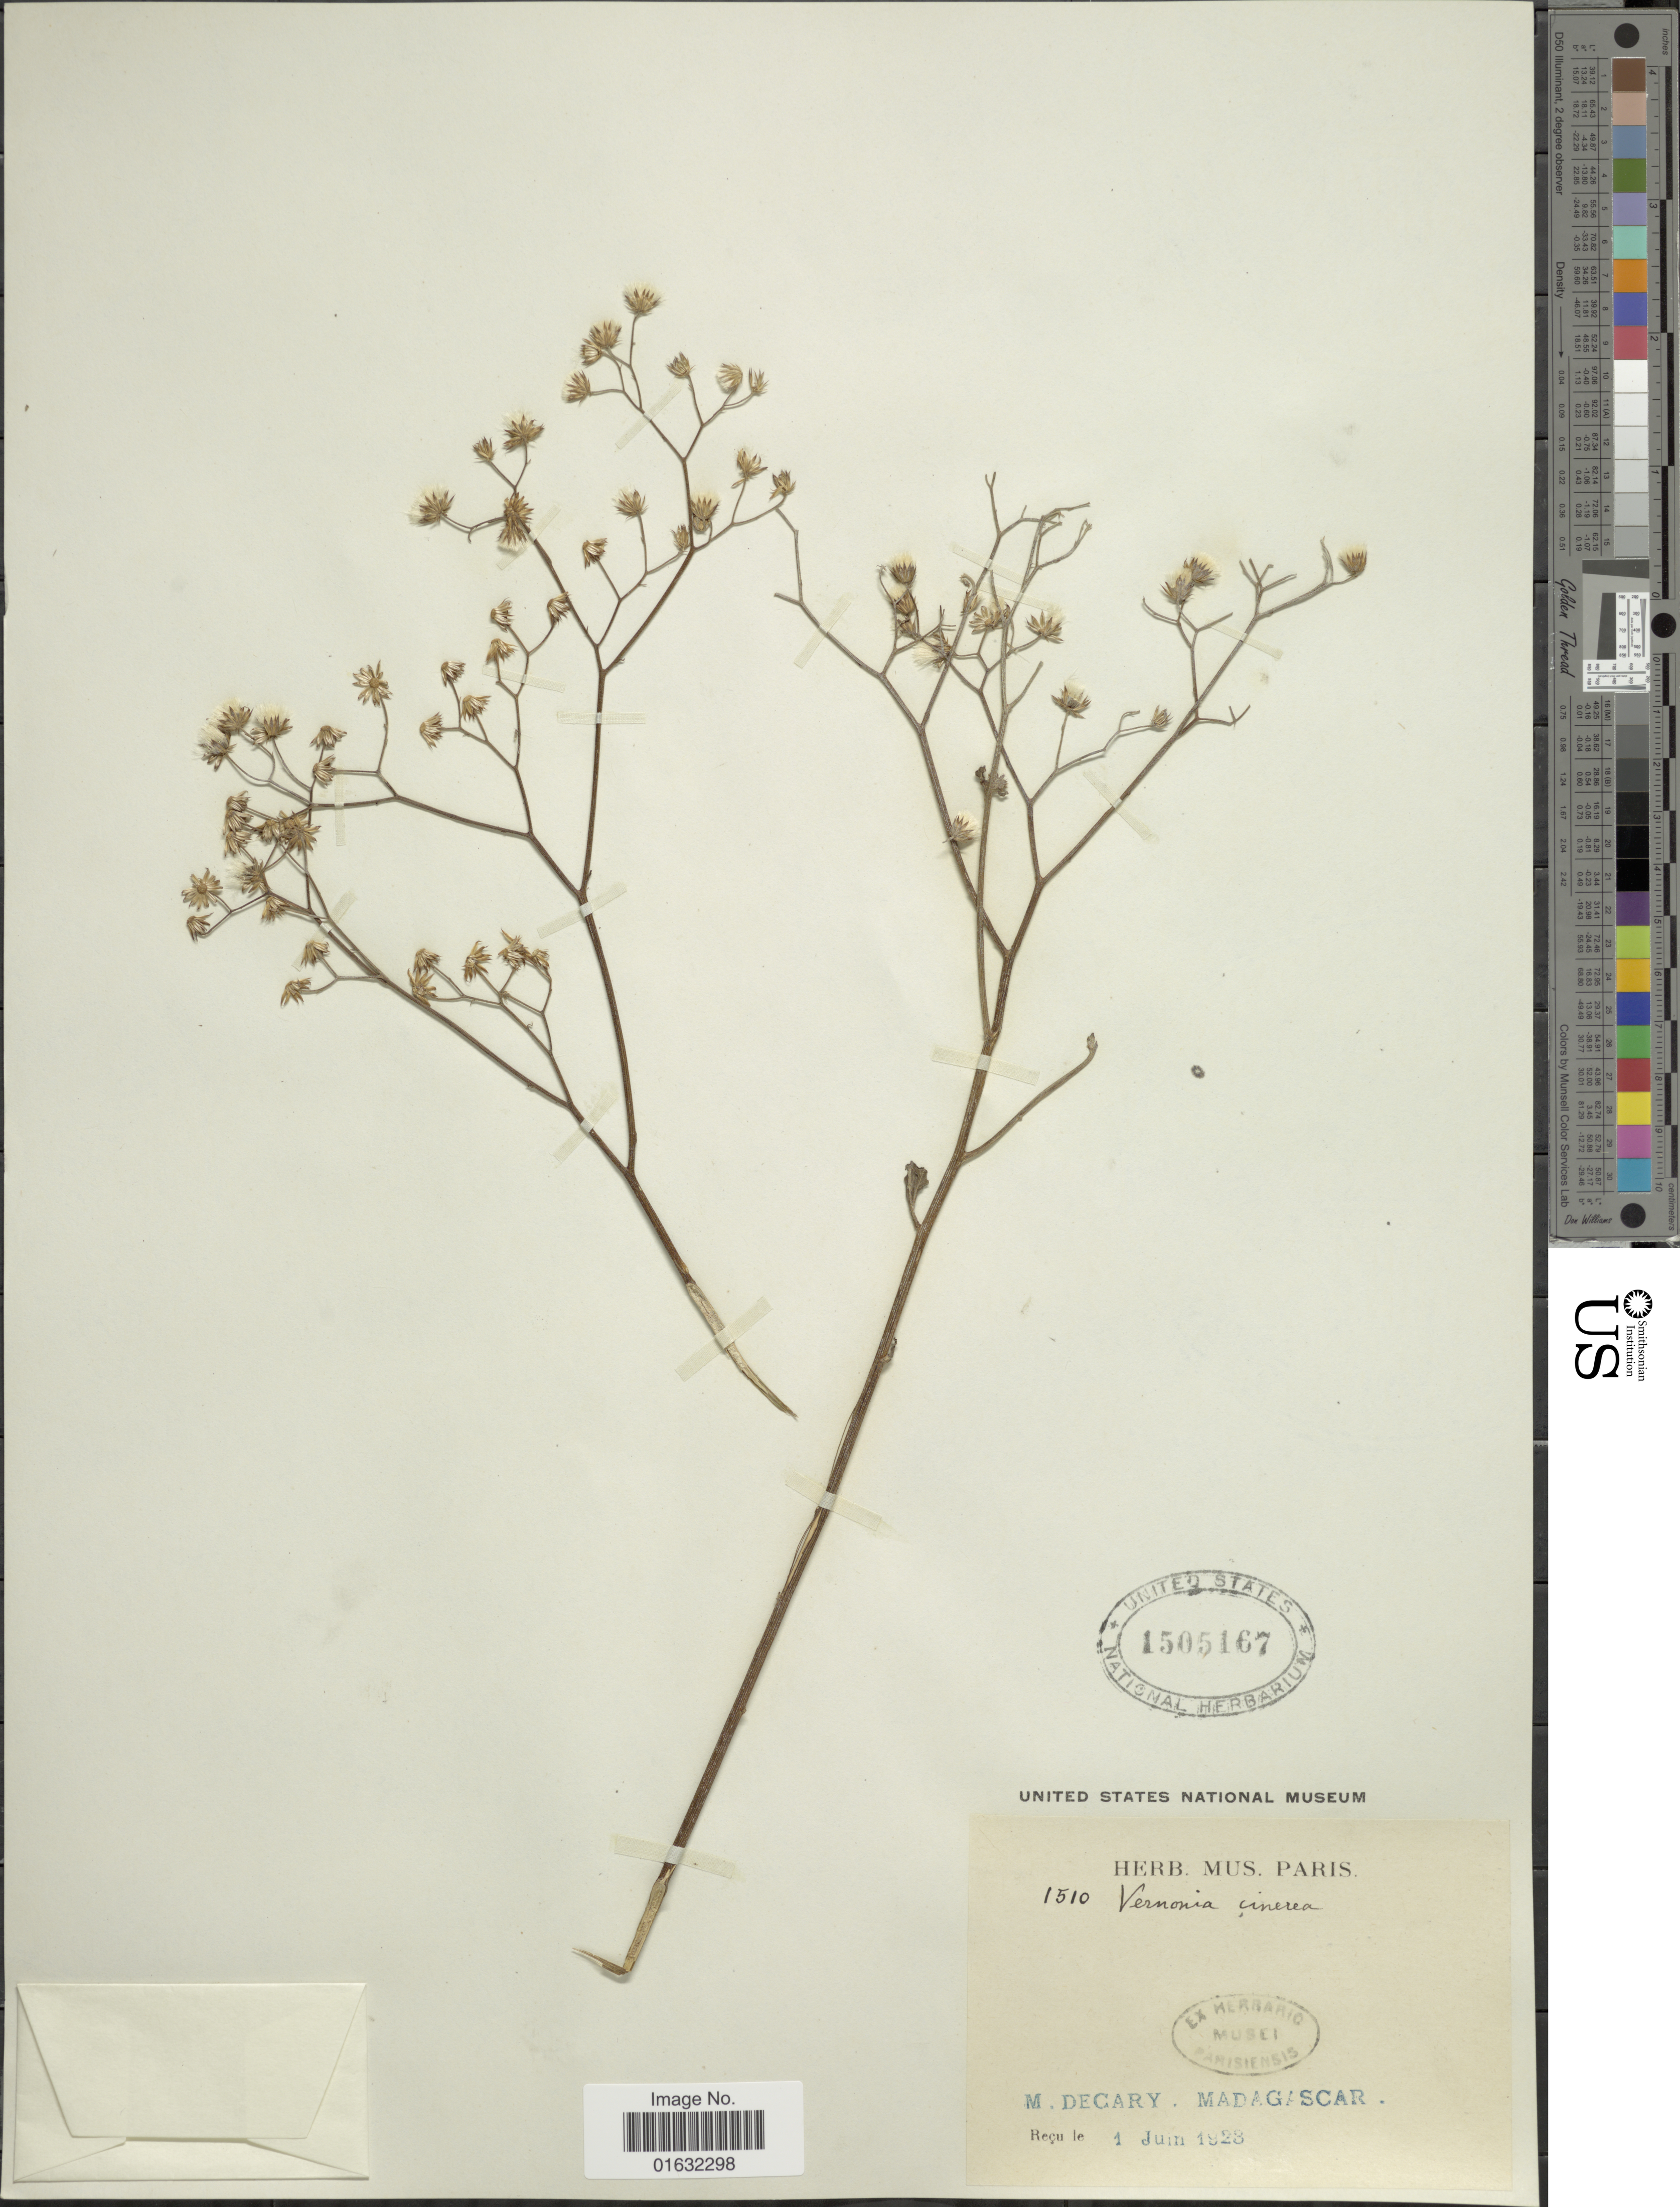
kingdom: Plantae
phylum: Tracheophyta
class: Magnoliopsida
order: Asterales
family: Asteraceae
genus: Cyanthillium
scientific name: Cyanthillium cinereum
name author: (L.) H. Rob.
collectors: R. Decary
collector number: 1510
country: Madagascar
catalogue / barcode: US 1505167